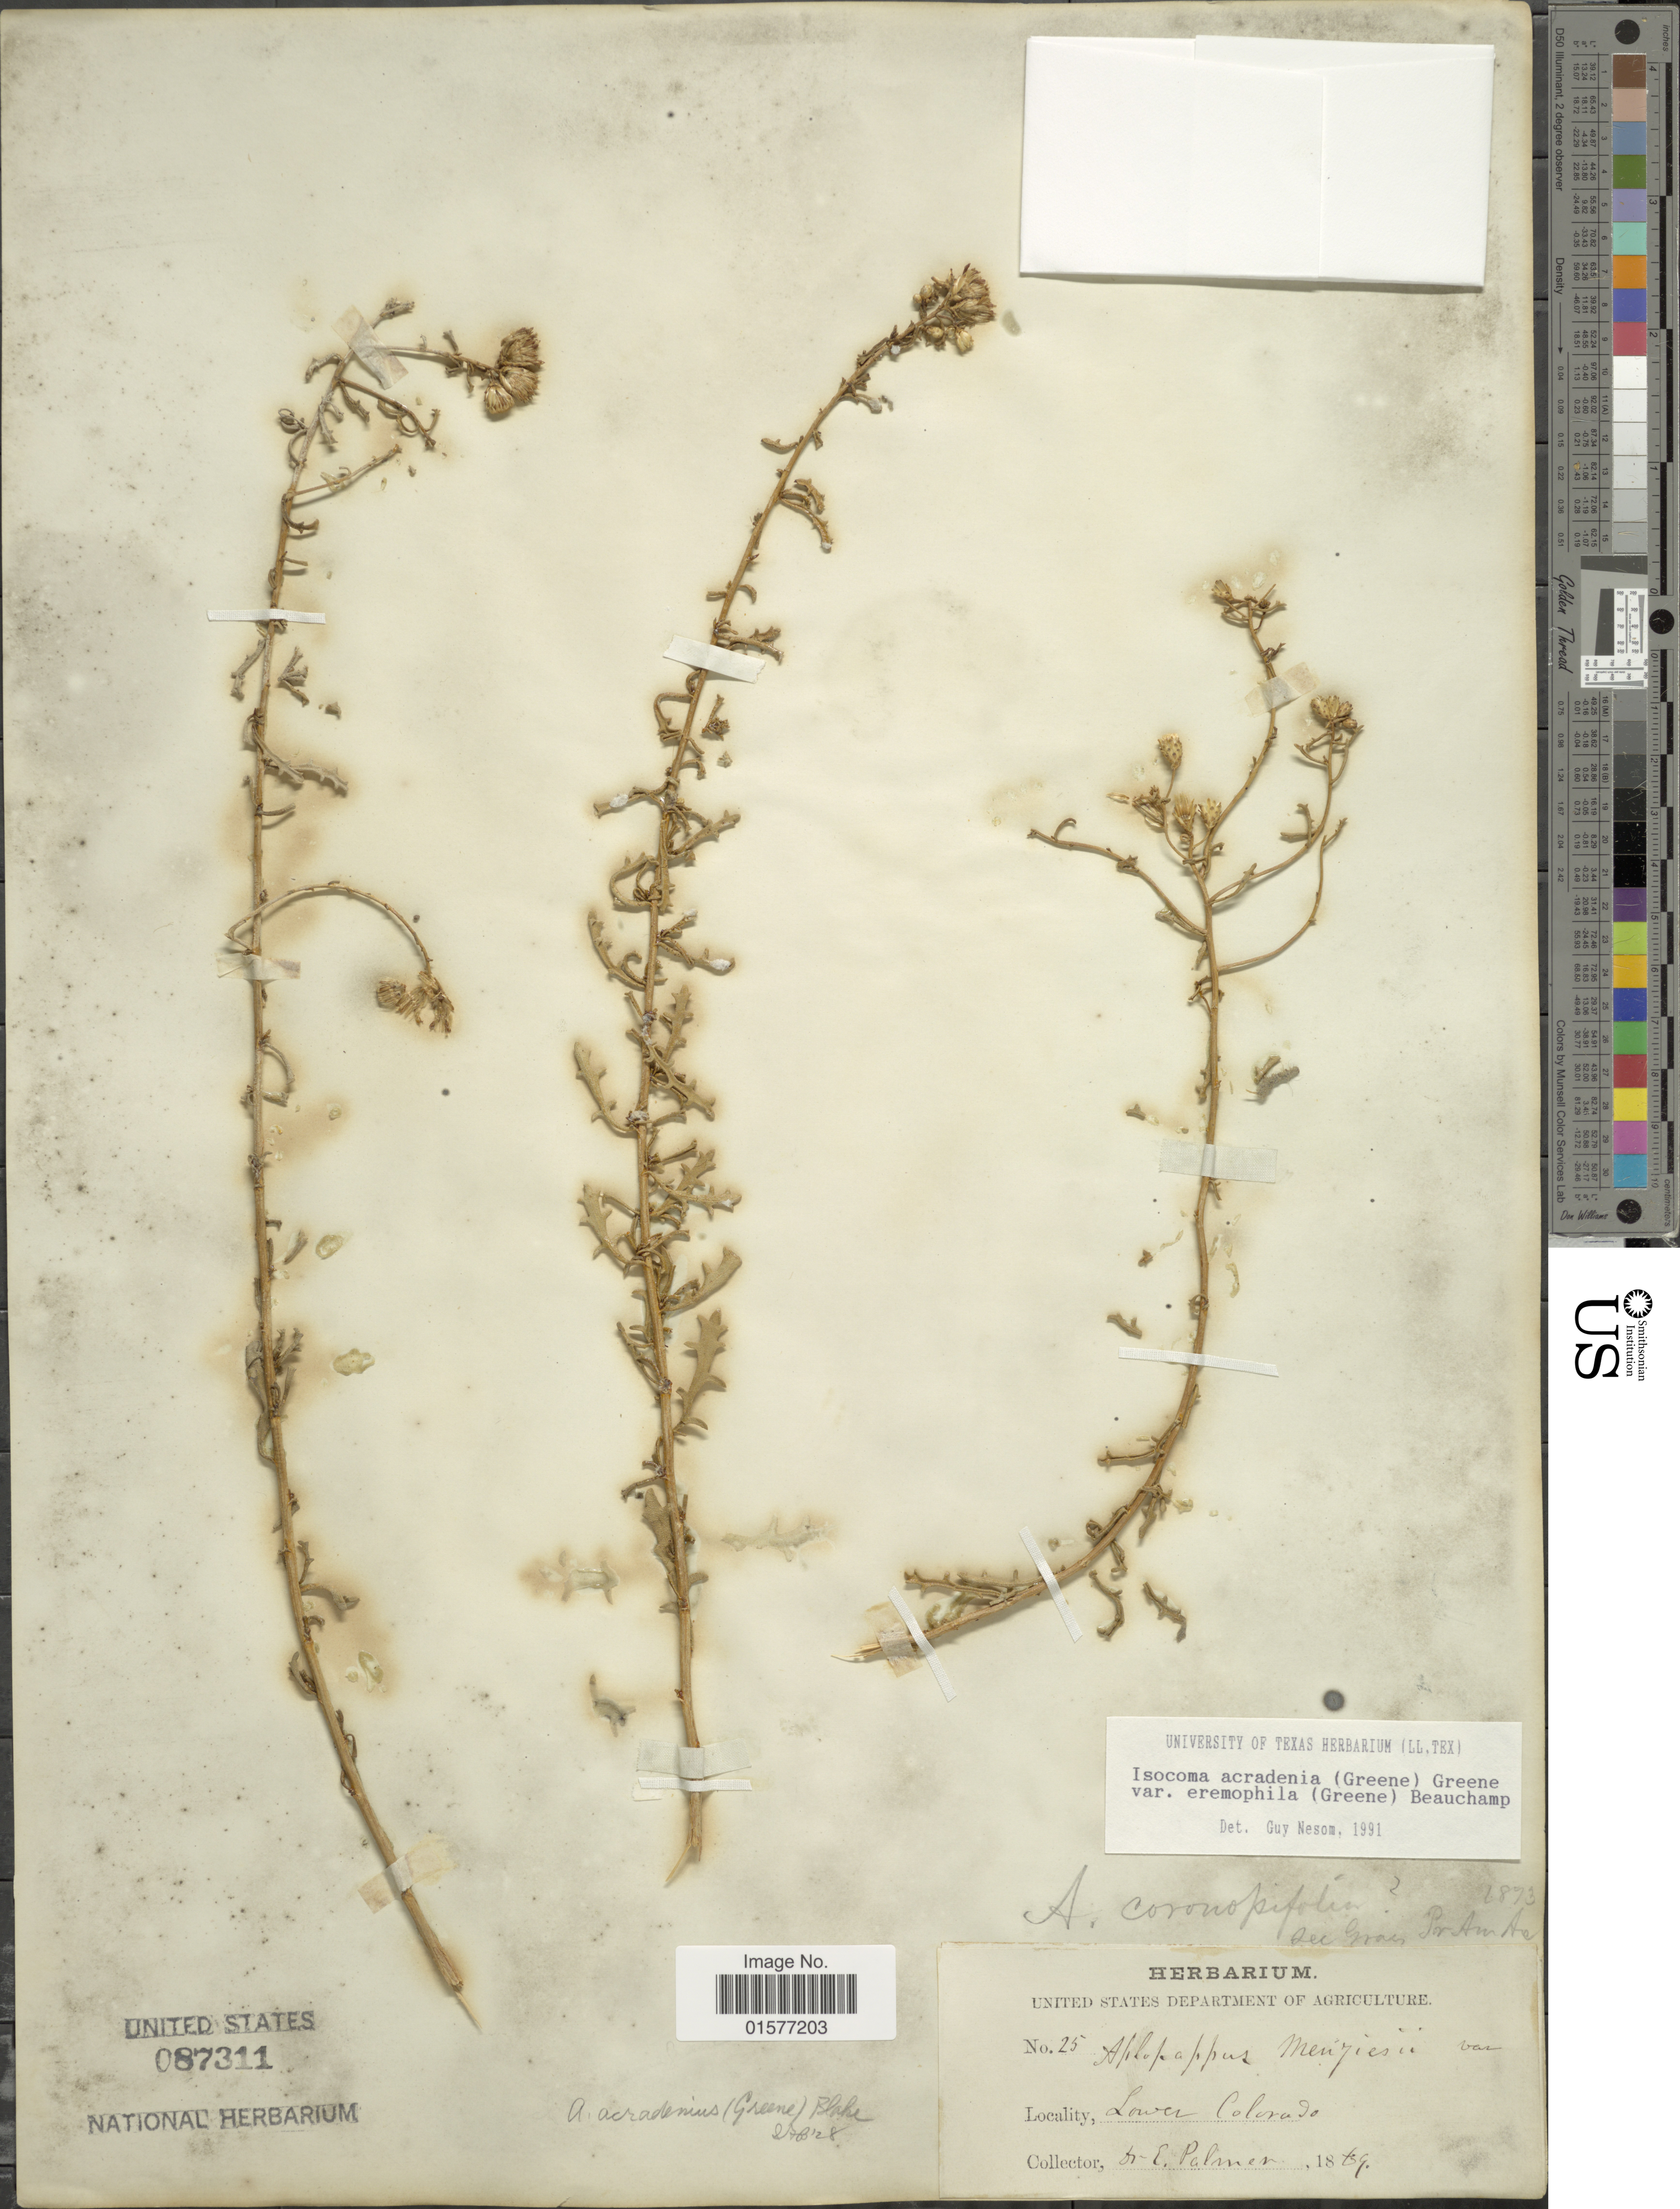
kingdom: Plantae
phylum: Tracheophyta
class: Magnoliopsida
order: Asterales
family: Asteraceae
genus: Isocoma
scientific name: Isocoma acradenia var. eremophila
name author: (S.W. Greene) G.L. Nesom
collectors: E. Palmer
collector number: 25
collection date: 1869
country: United States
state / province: Colorado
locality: Lower Colorado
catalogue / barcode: US 87311